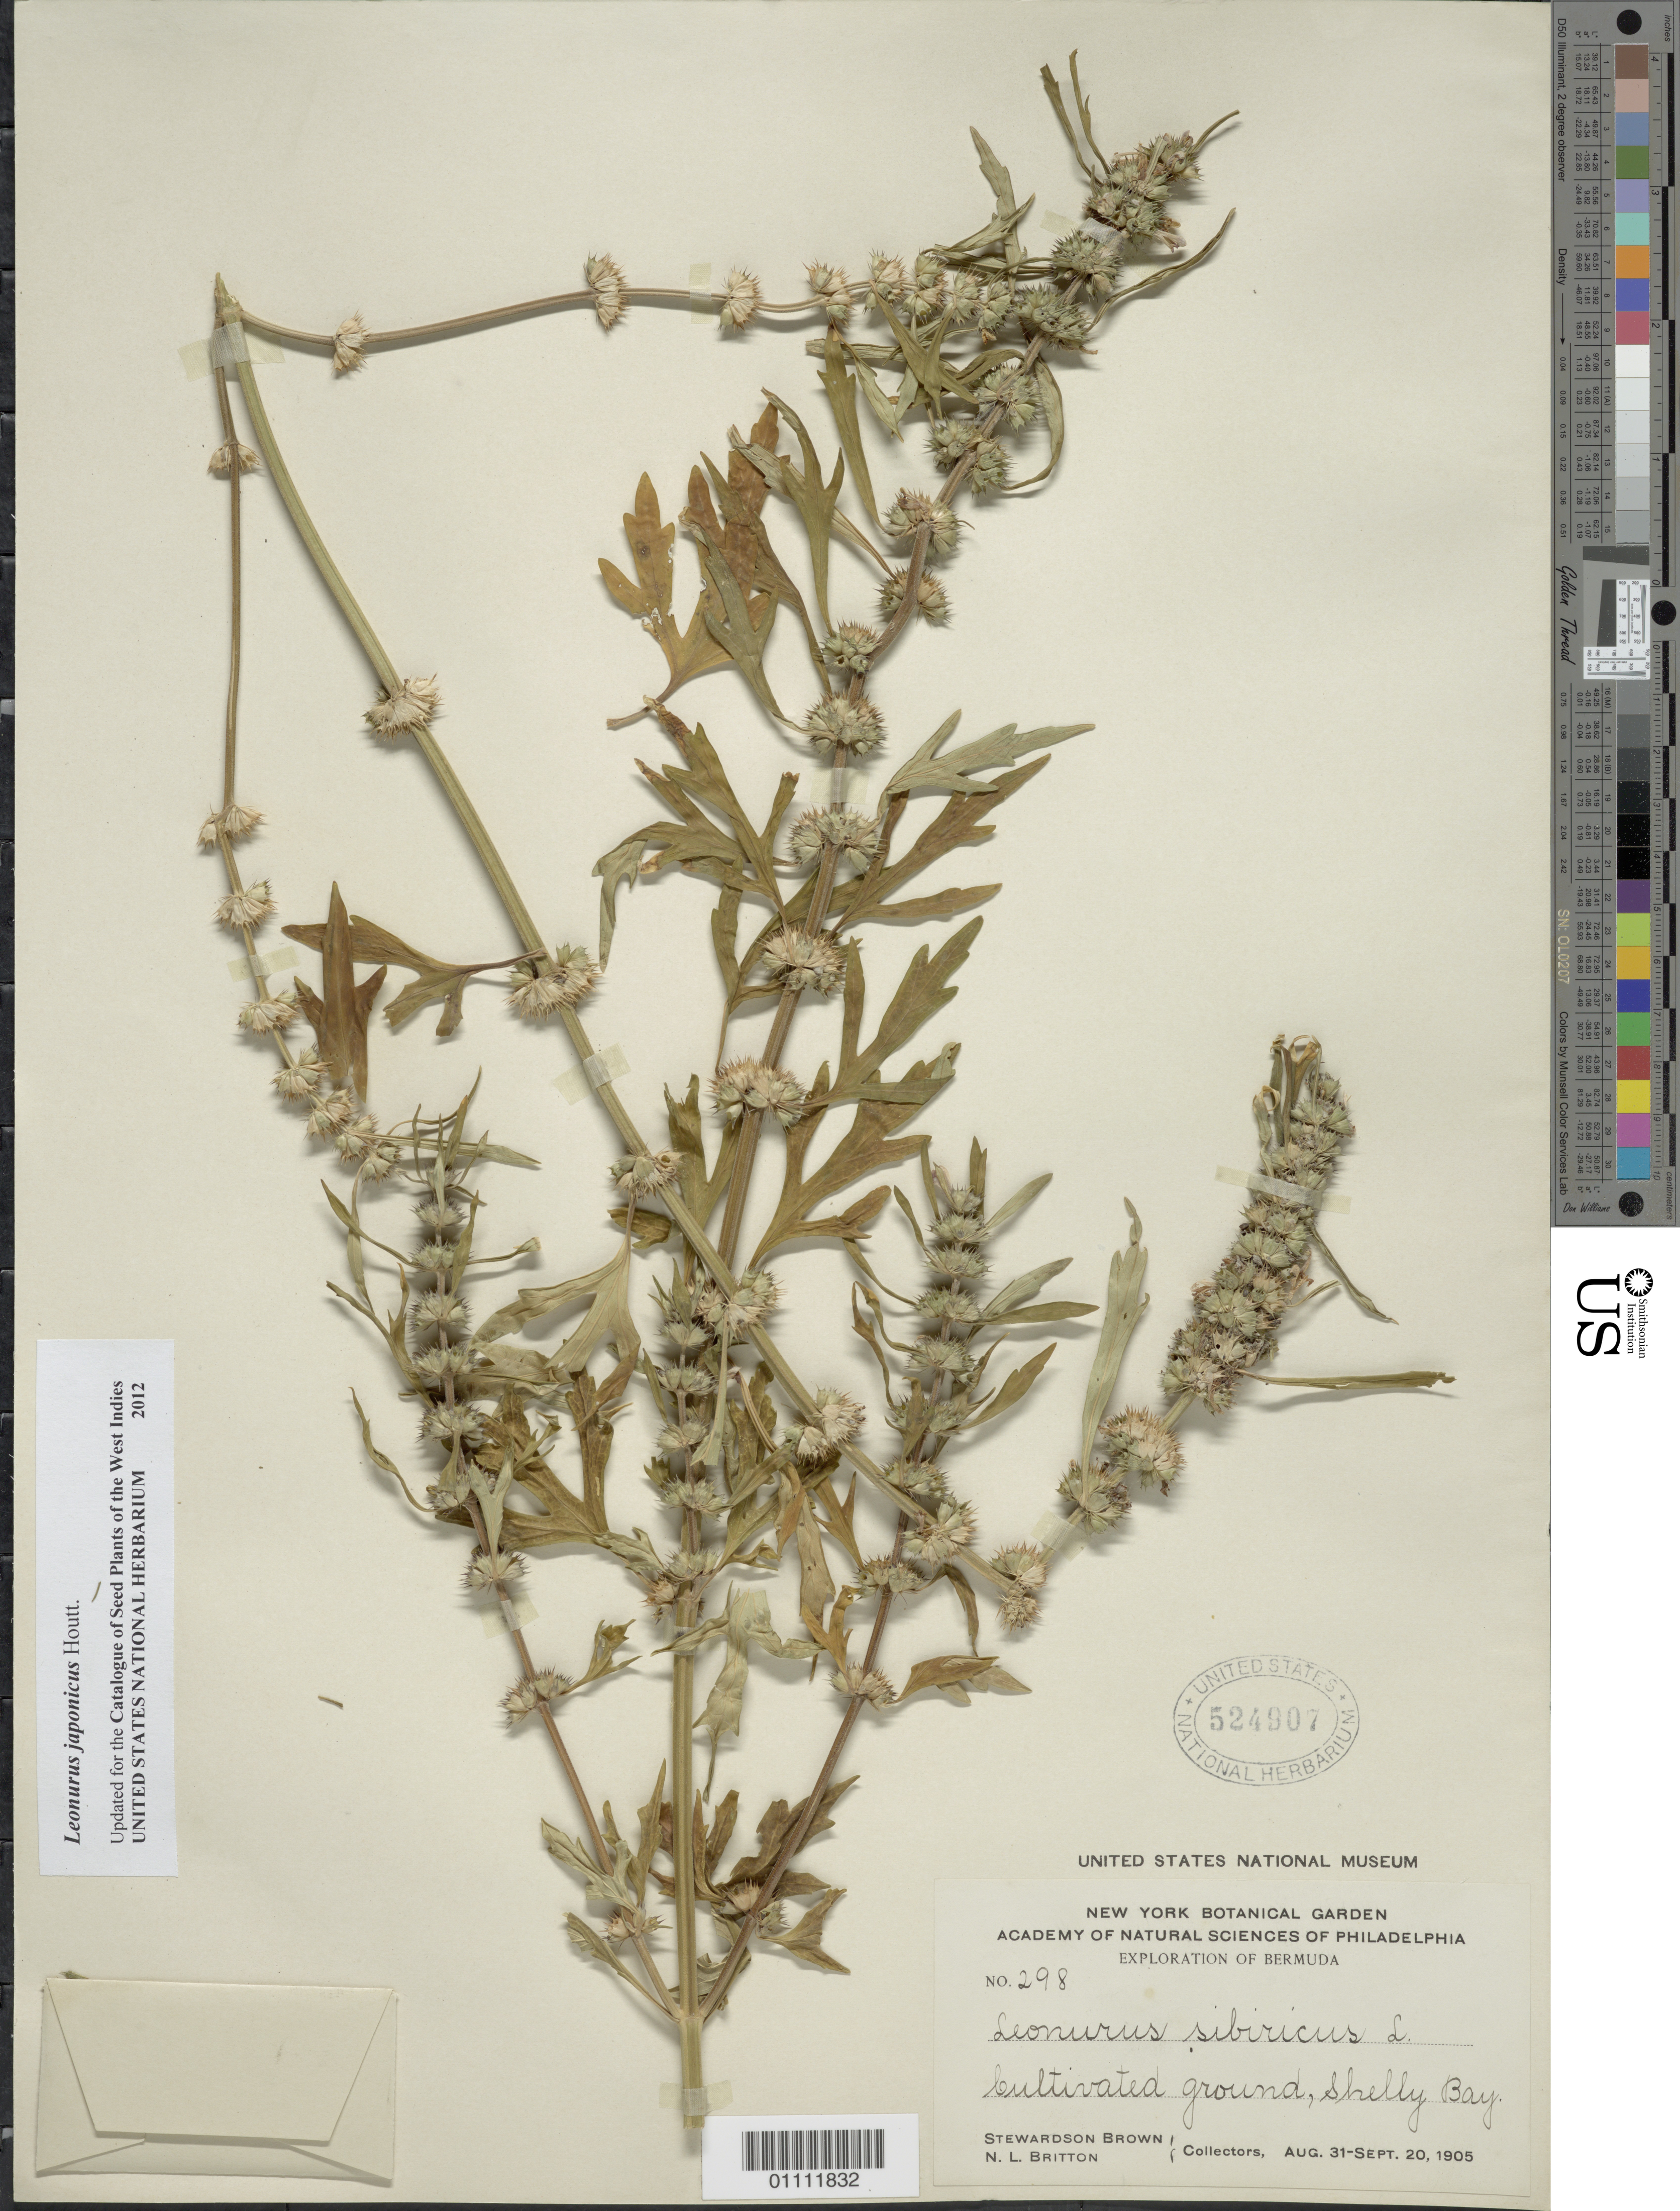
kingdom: Plantae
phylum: Tracheophyta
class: Magnoliopsida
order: Lamiales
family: Lamiaceae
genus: Leonurus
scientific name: Leonurus japonicus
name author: Houtt.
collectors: S. Brown & N. Britton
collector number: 298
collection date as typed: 31 Aug 1905 to 20 Sep 1905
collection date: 1905-08-31/1905-09-20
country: Bermuda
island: Bermuda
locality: Shelly Bay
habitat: Cultivated ground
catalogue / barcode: US 524907